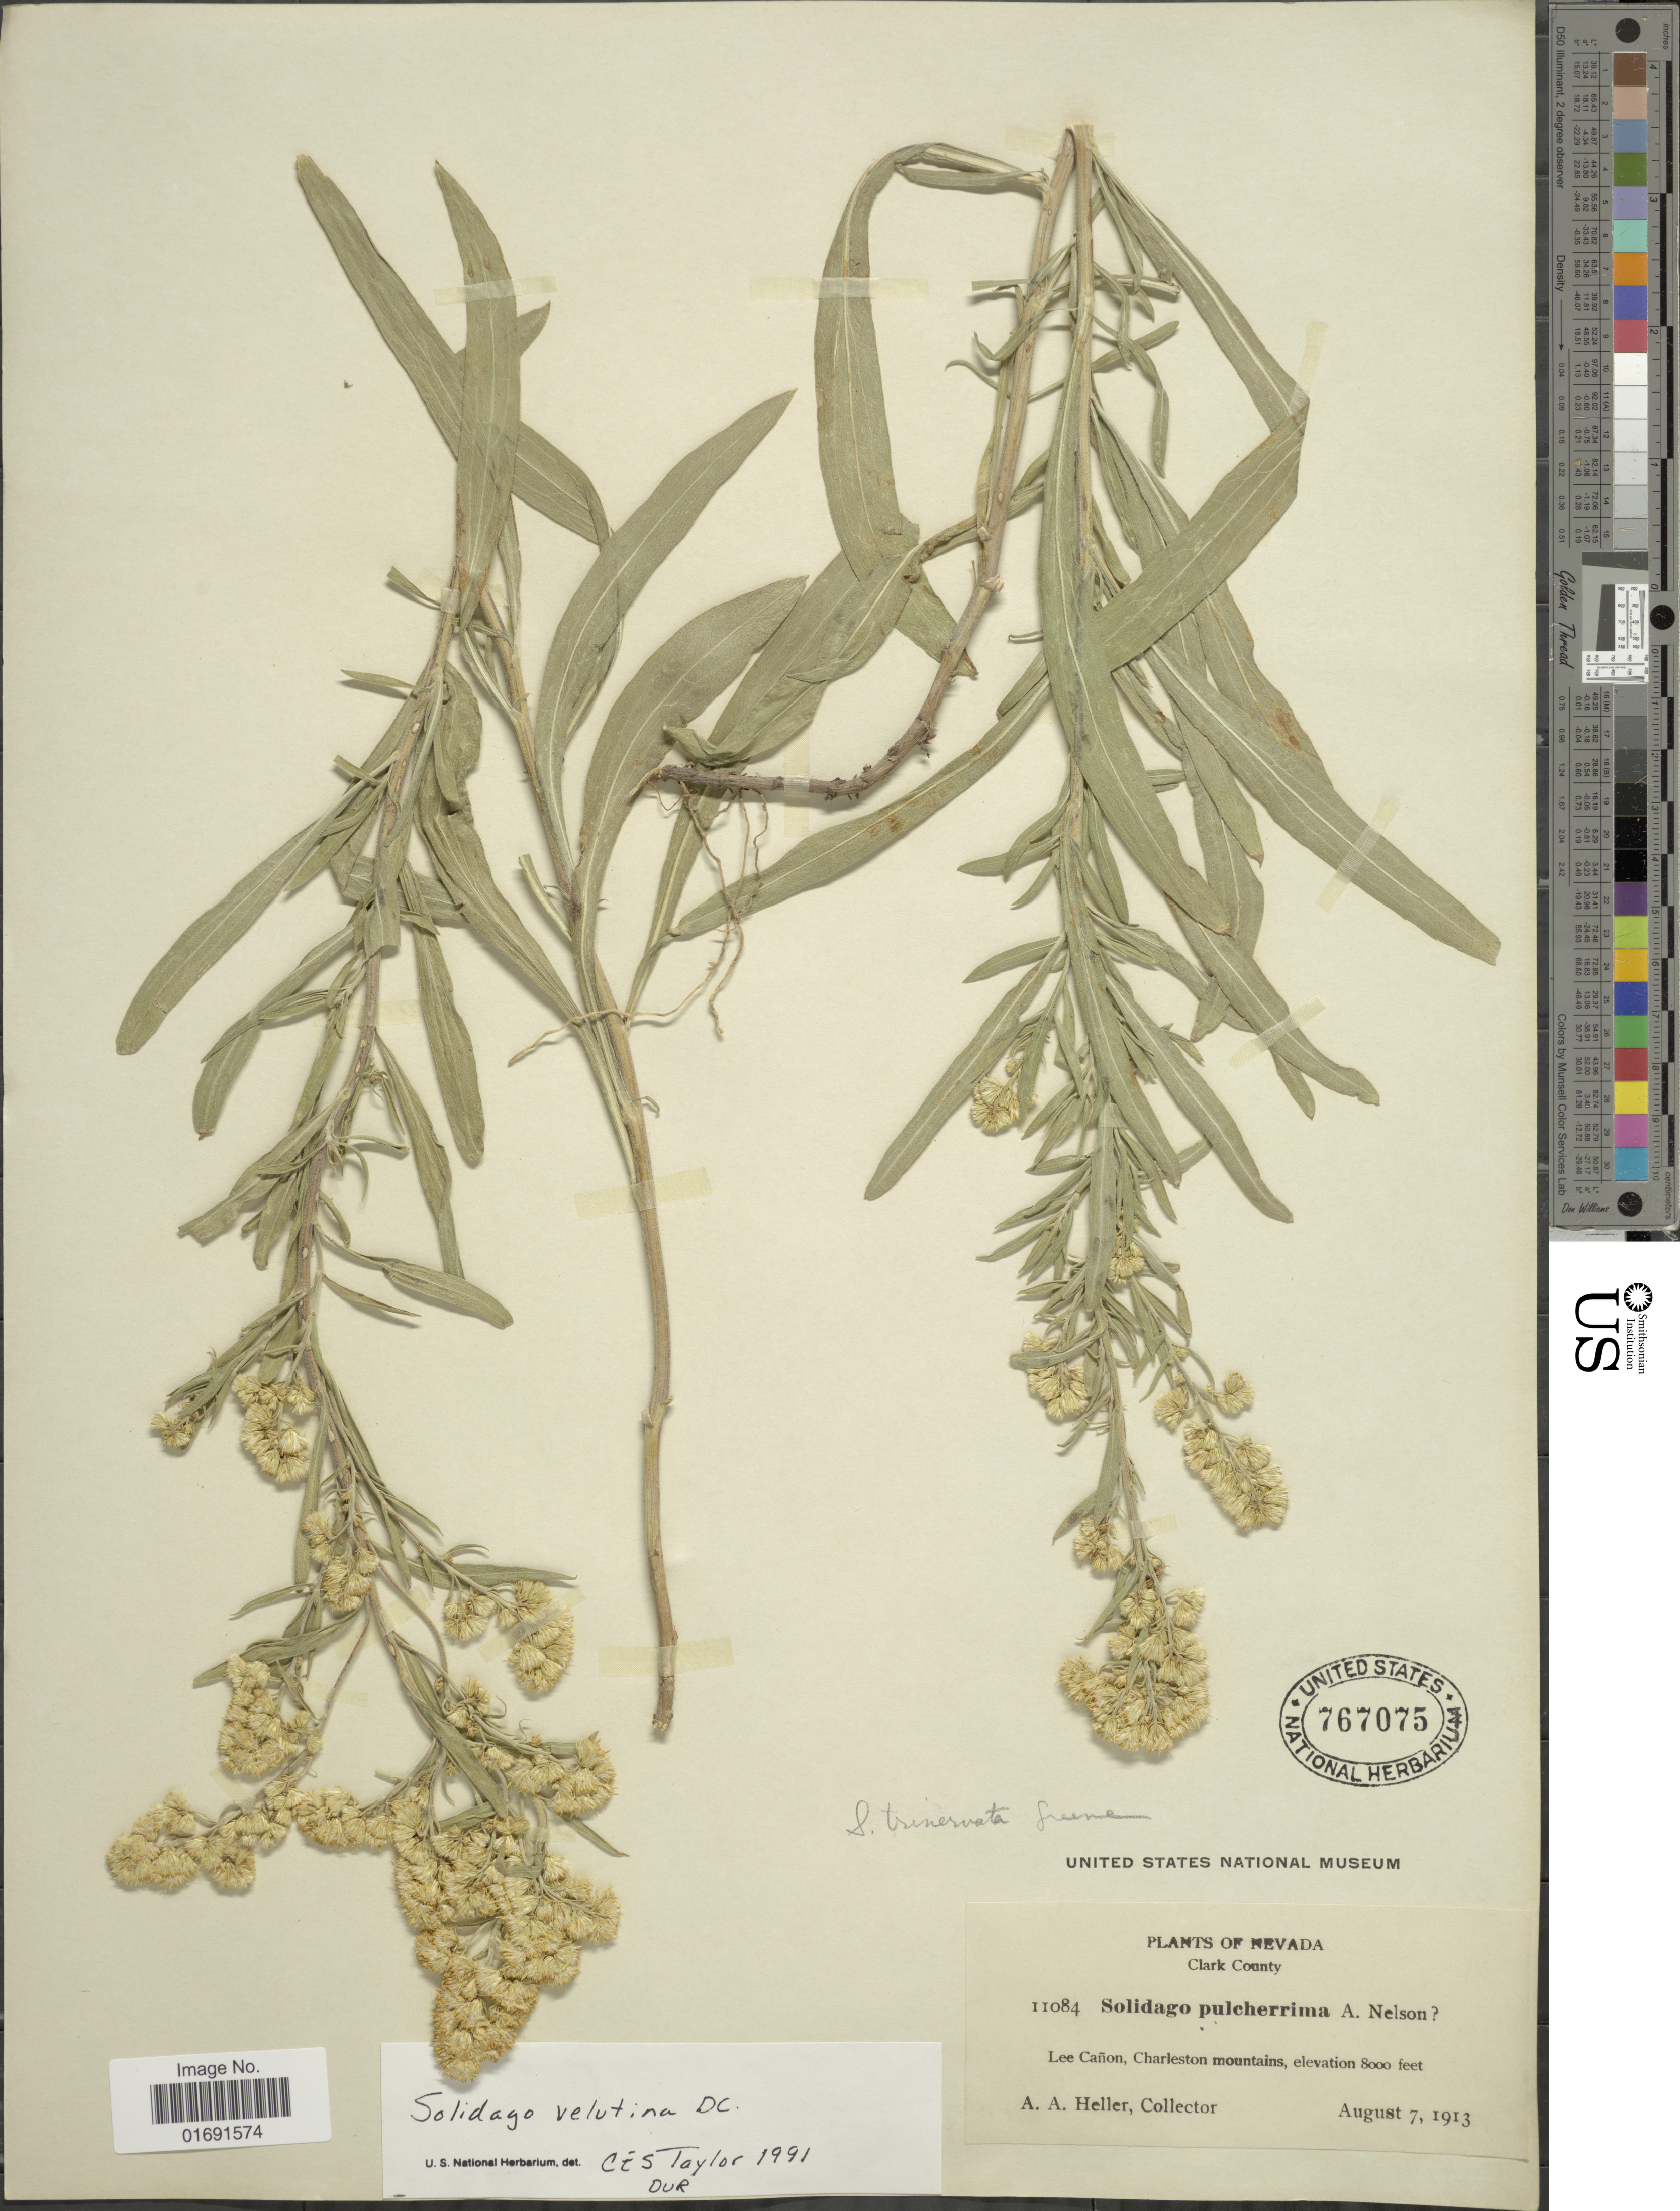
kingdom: Plantae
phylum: Tracheophyta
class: Magnoliopsida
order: Asterales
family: Asteraceae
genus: Solidago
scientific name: Solidago velutina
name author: DC.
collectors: A. A. Heller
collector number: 11084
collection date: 1913-08-07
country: United States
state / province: Nevada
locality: Clark County, Lee Canon, Charleston mountains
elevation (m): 2438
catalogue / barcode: US 767075